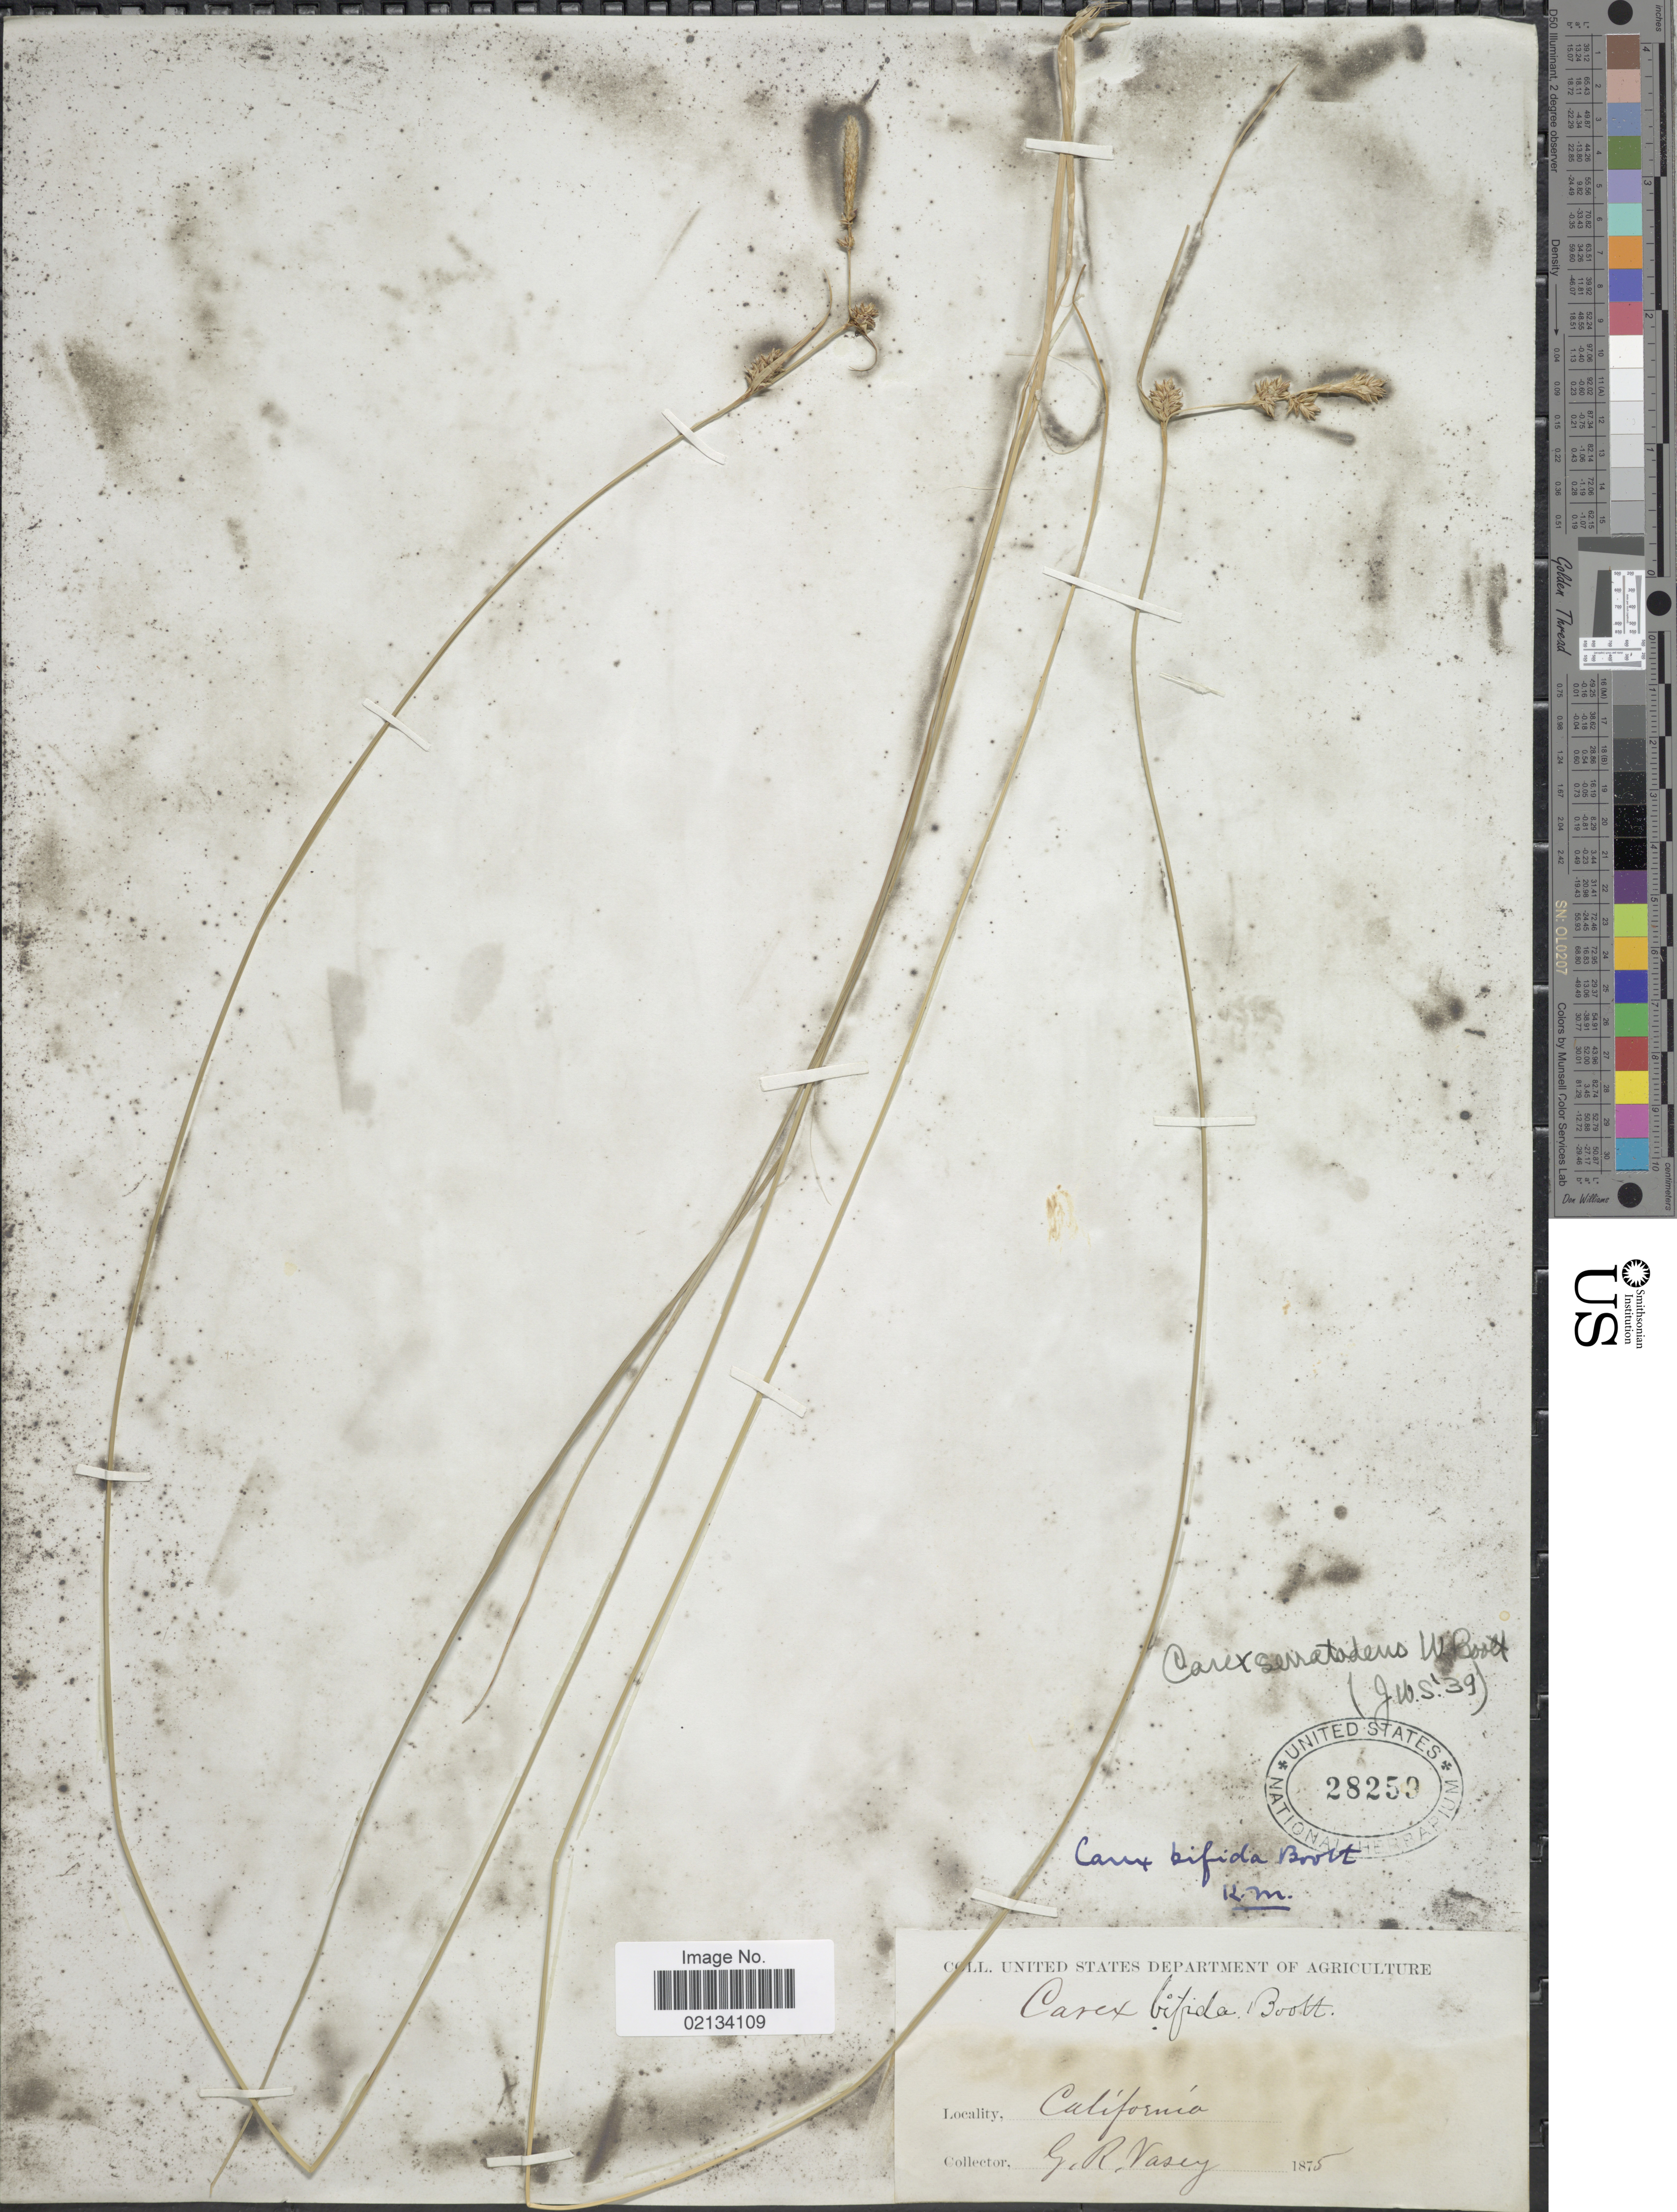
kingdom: Plantae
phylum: Tracheophyta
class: Liliopsida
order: Poales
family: Cyperaceae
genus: Carex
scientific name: Carex serratodens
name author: W. Boott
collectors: G. R. Vasey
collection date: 1875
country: United States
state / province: California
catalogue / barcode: US 28259